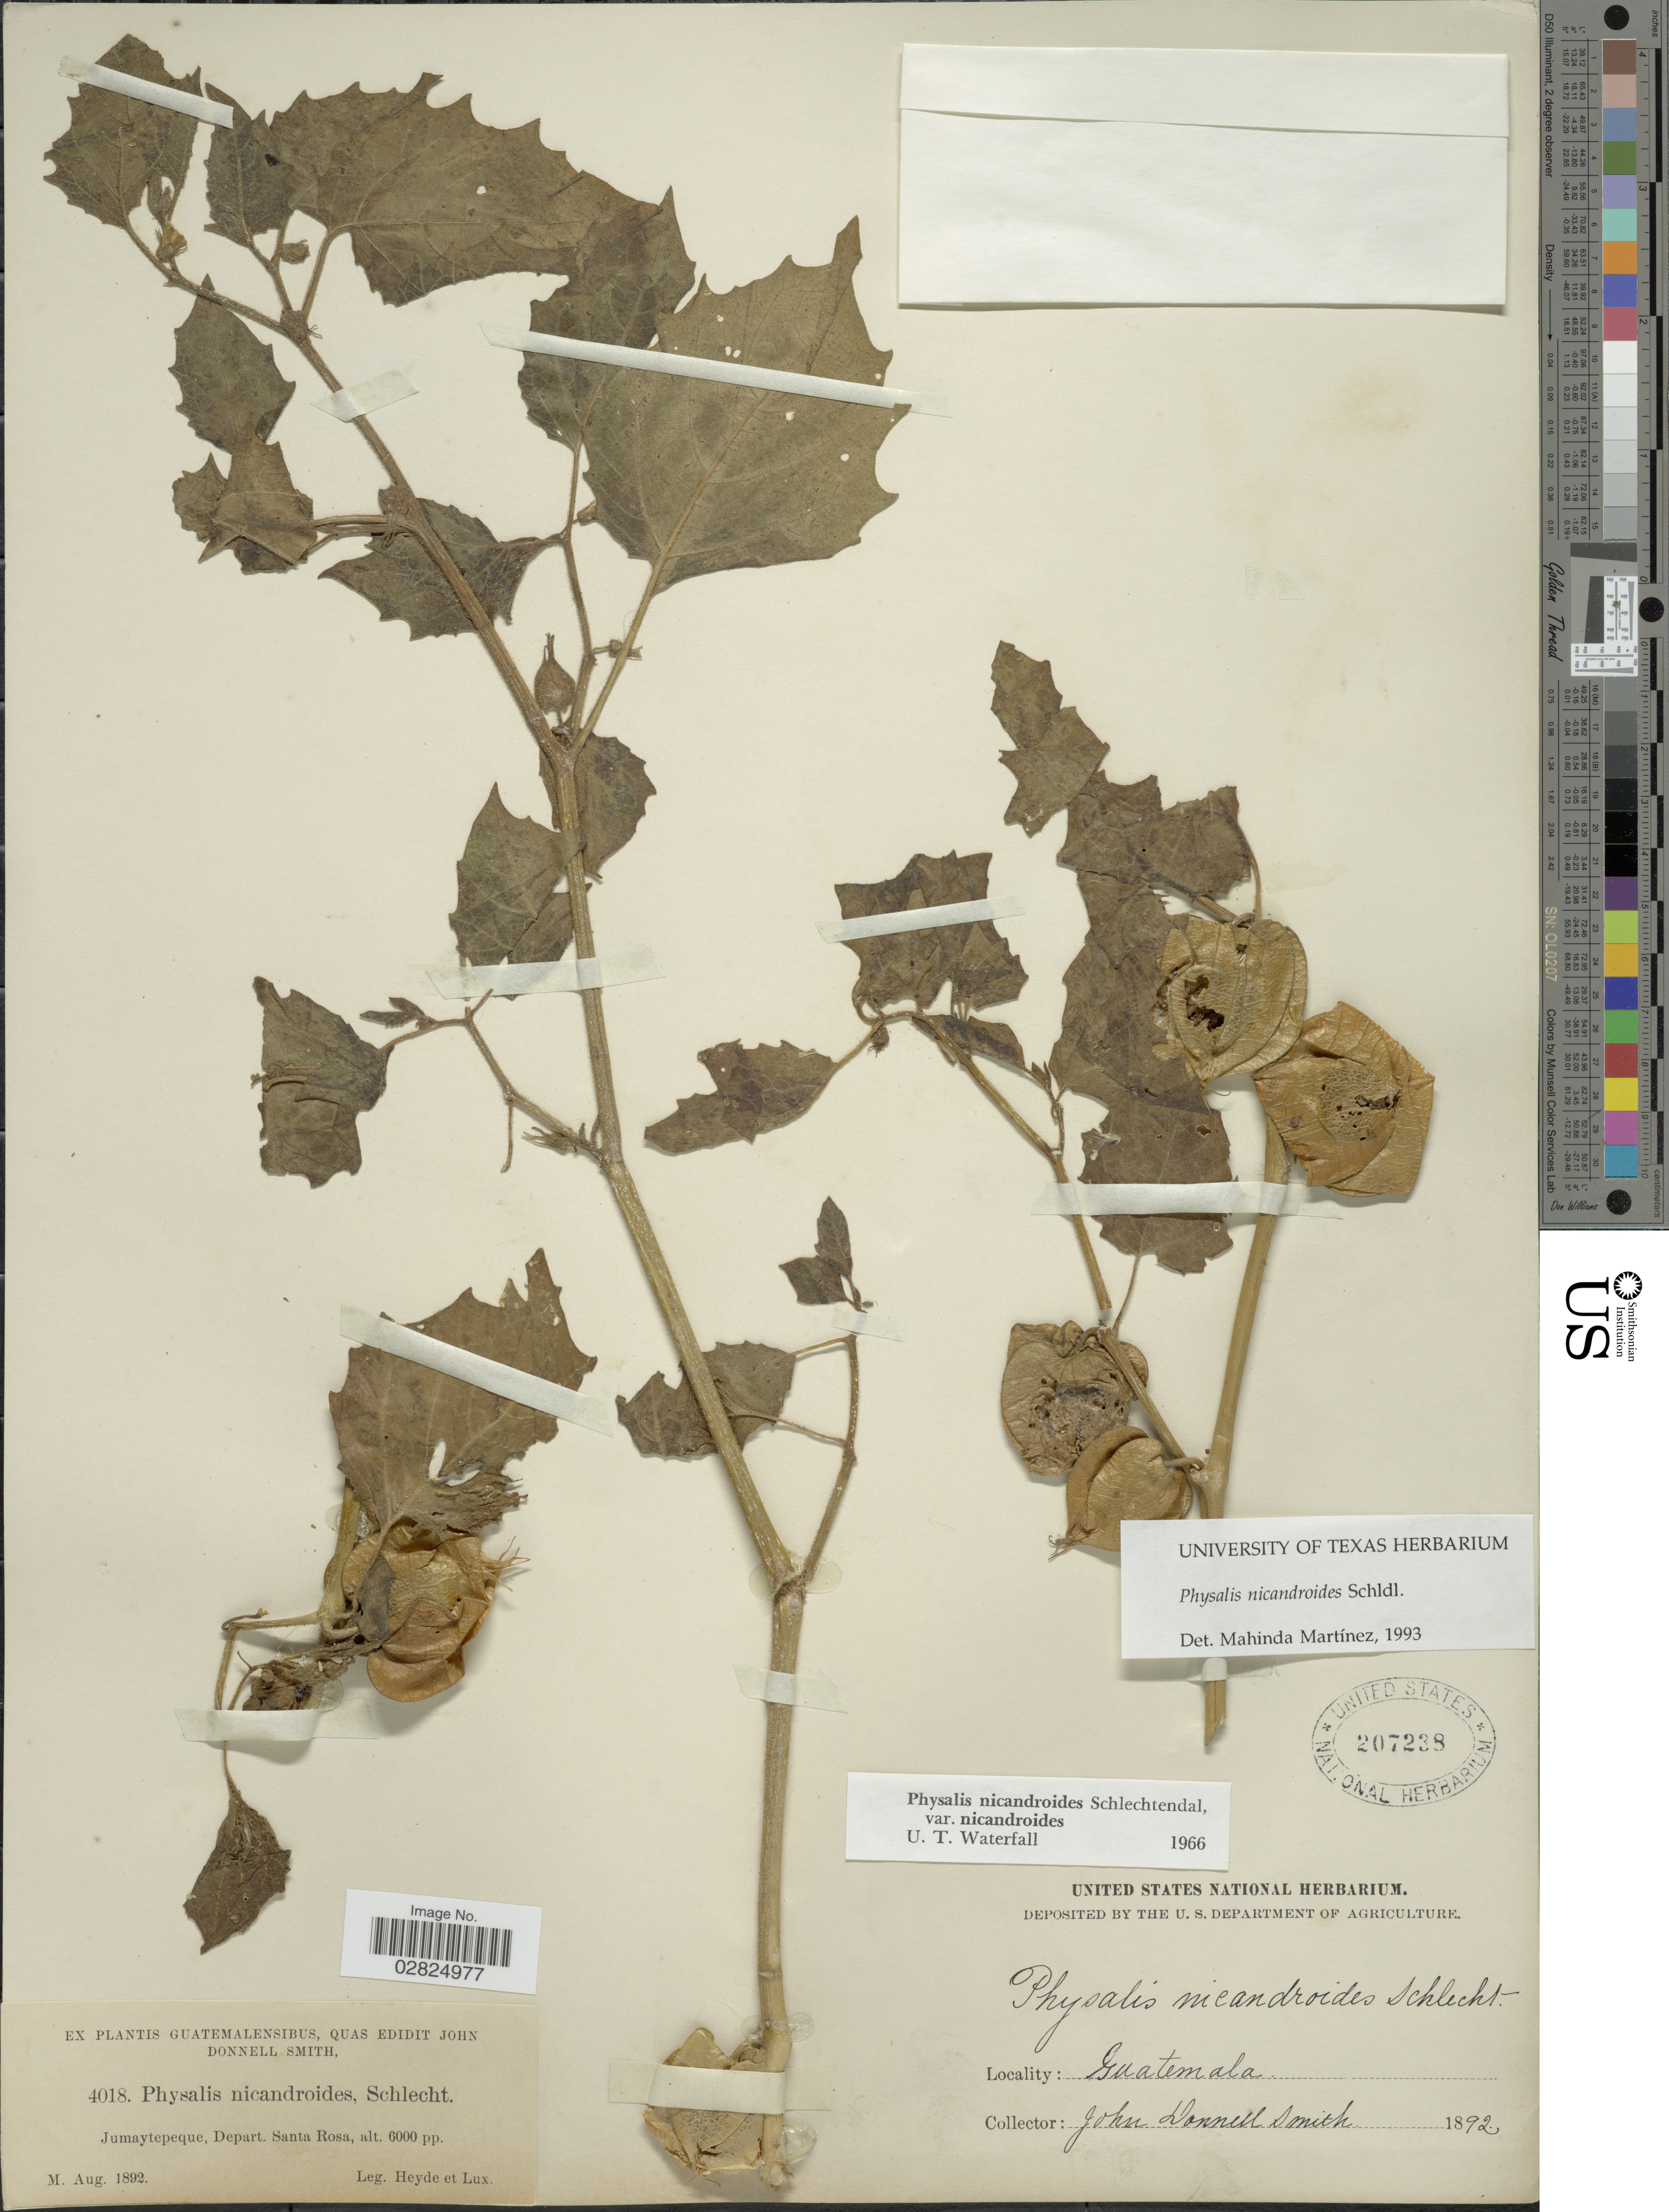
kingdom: Plantae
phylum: Tracheophyta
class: Magnoliopsida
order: Solanales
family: Solanaceae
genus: Physalis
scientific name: Physalis nicandroides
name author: Schltdl.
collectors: Heyde & Lux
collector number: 4018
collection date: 1892-08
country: Guatemala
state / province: Santa Rosa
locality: Jumaytepeque, Depart. Santa Rosa.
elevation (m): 1829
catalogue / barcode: US 207238